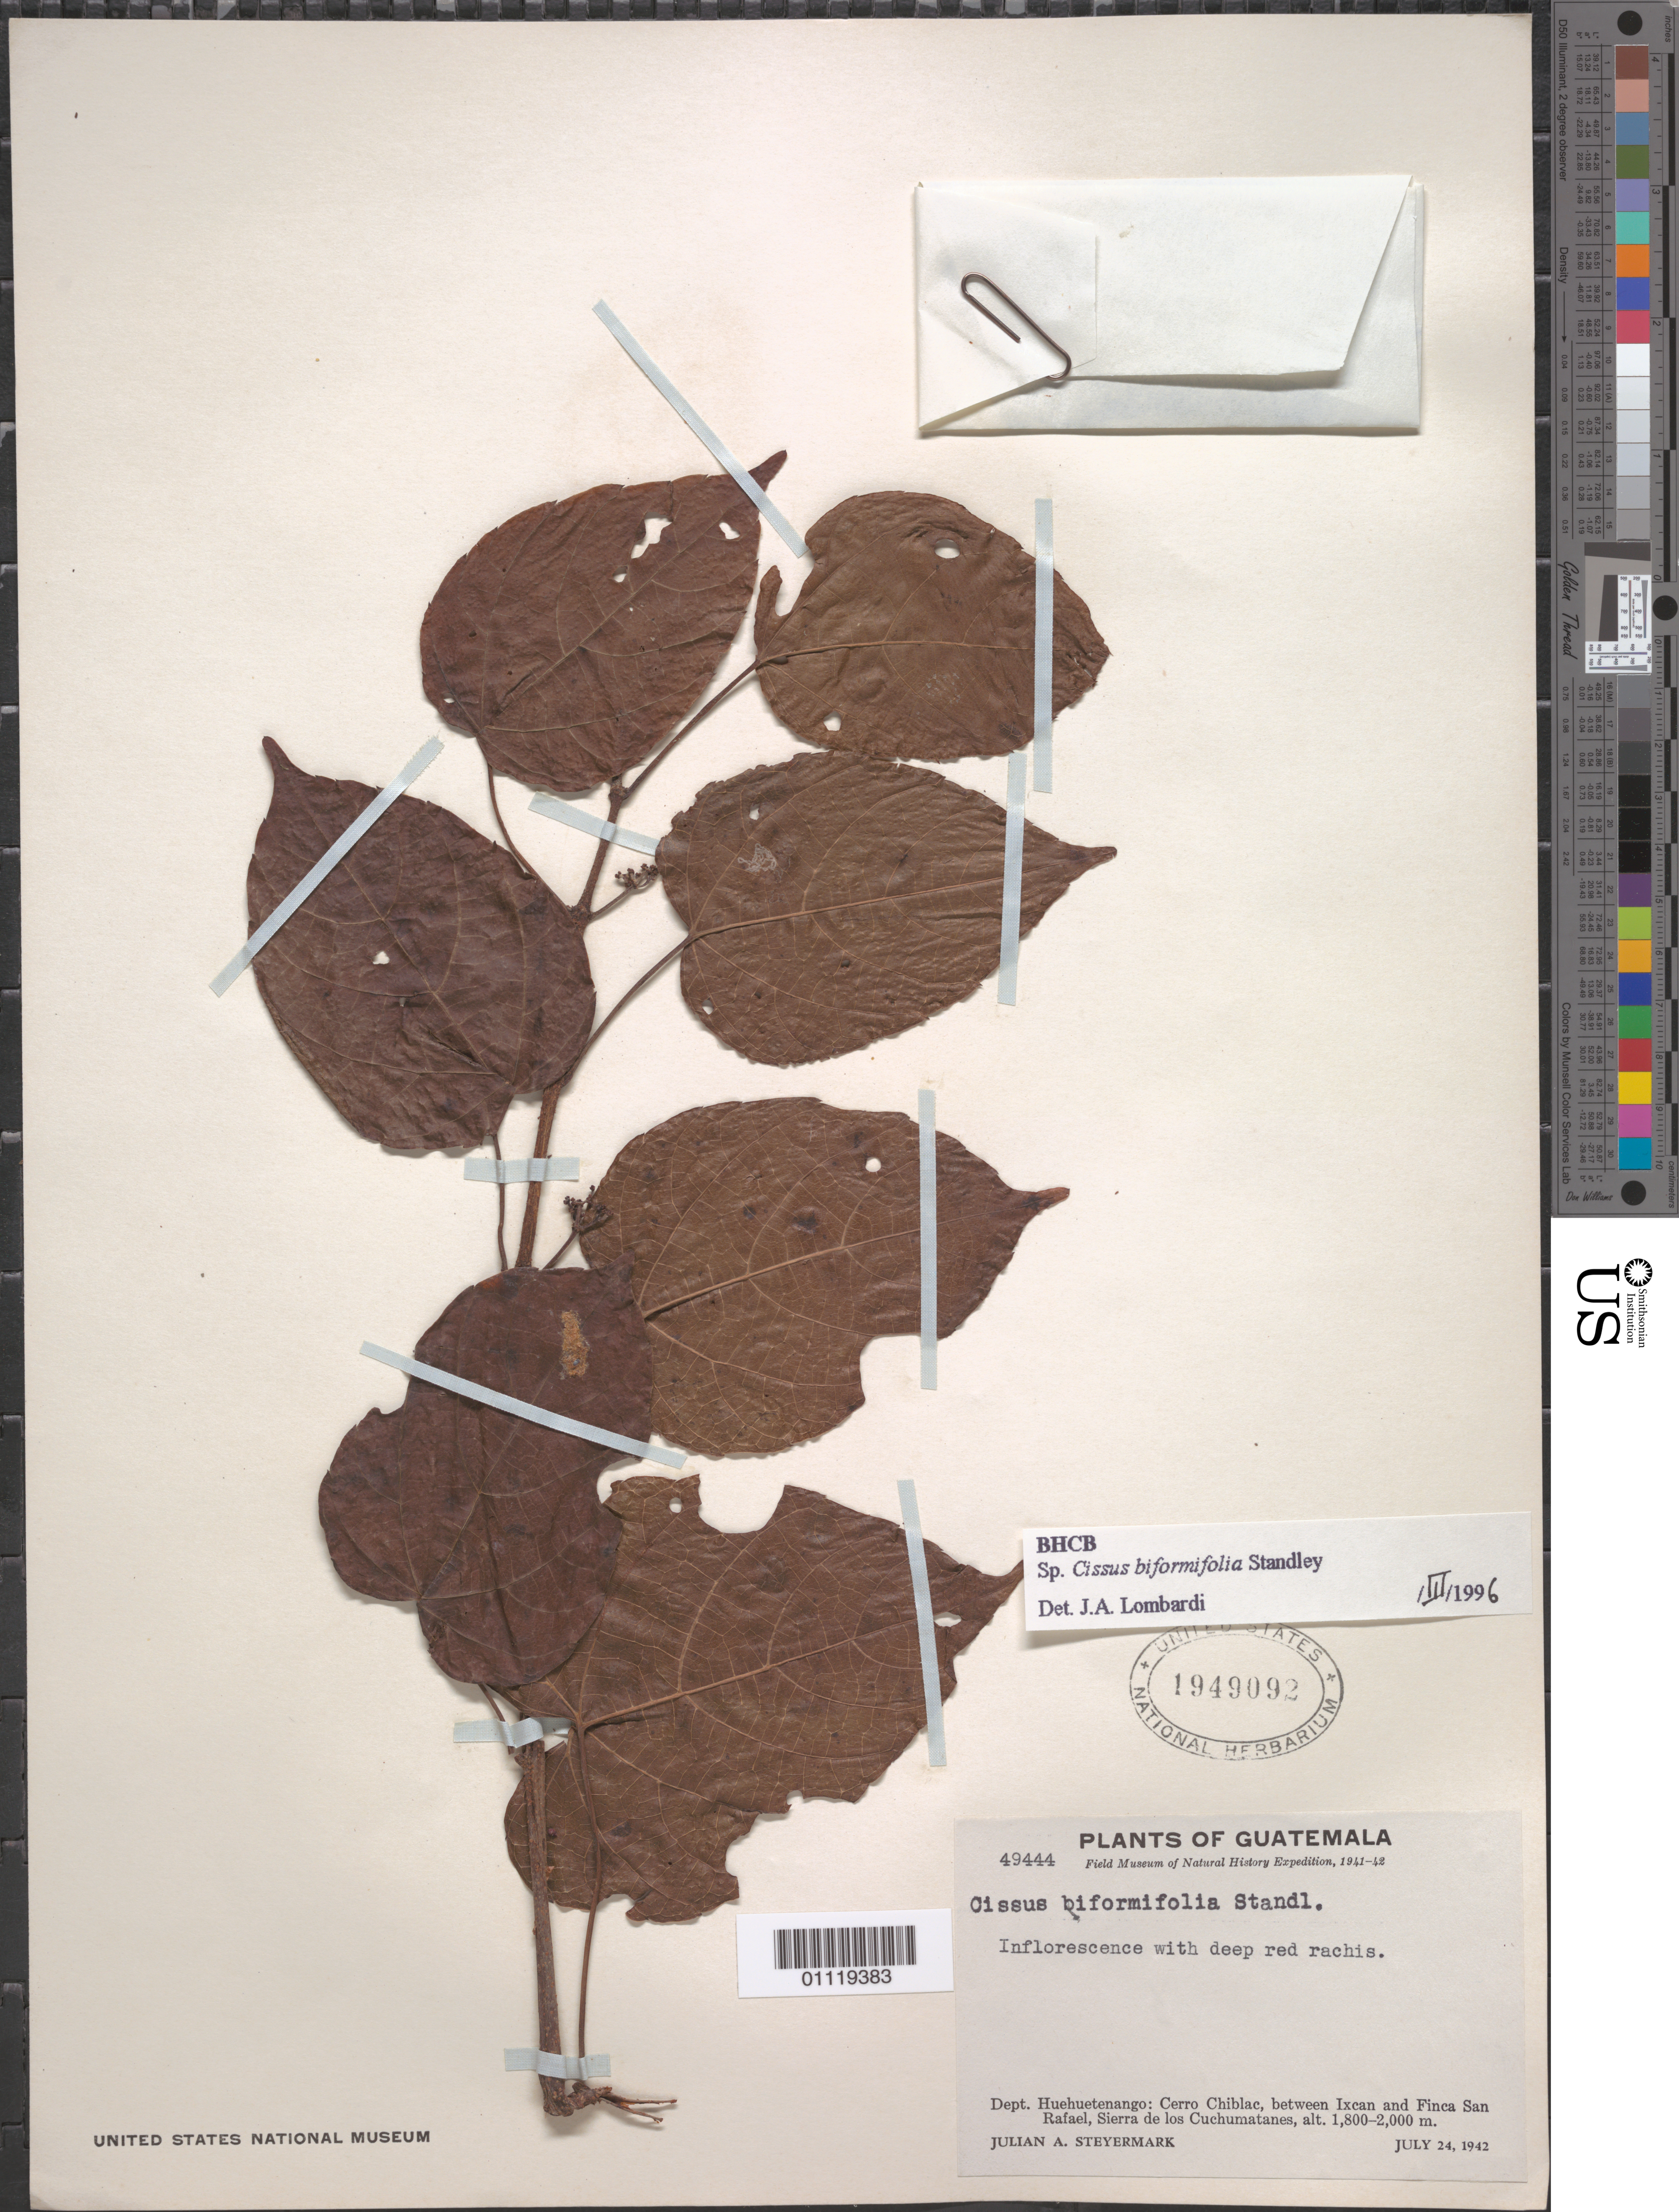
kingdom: Plantae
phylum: Tracheophyta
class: Magnoliopsida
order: Vitales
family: Vitaceae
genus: Cissus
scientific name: Cissus biformifolia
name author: Standl.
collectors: J. Steyermark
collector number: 49444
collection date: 1942-07-24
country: Guatemala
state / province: Huehuetenango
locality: Cerro Chiblac, between Ixcan and Finca San Rafael, Sierra de los Cuchumatanes.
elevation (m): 1800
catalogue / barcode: US 1949092